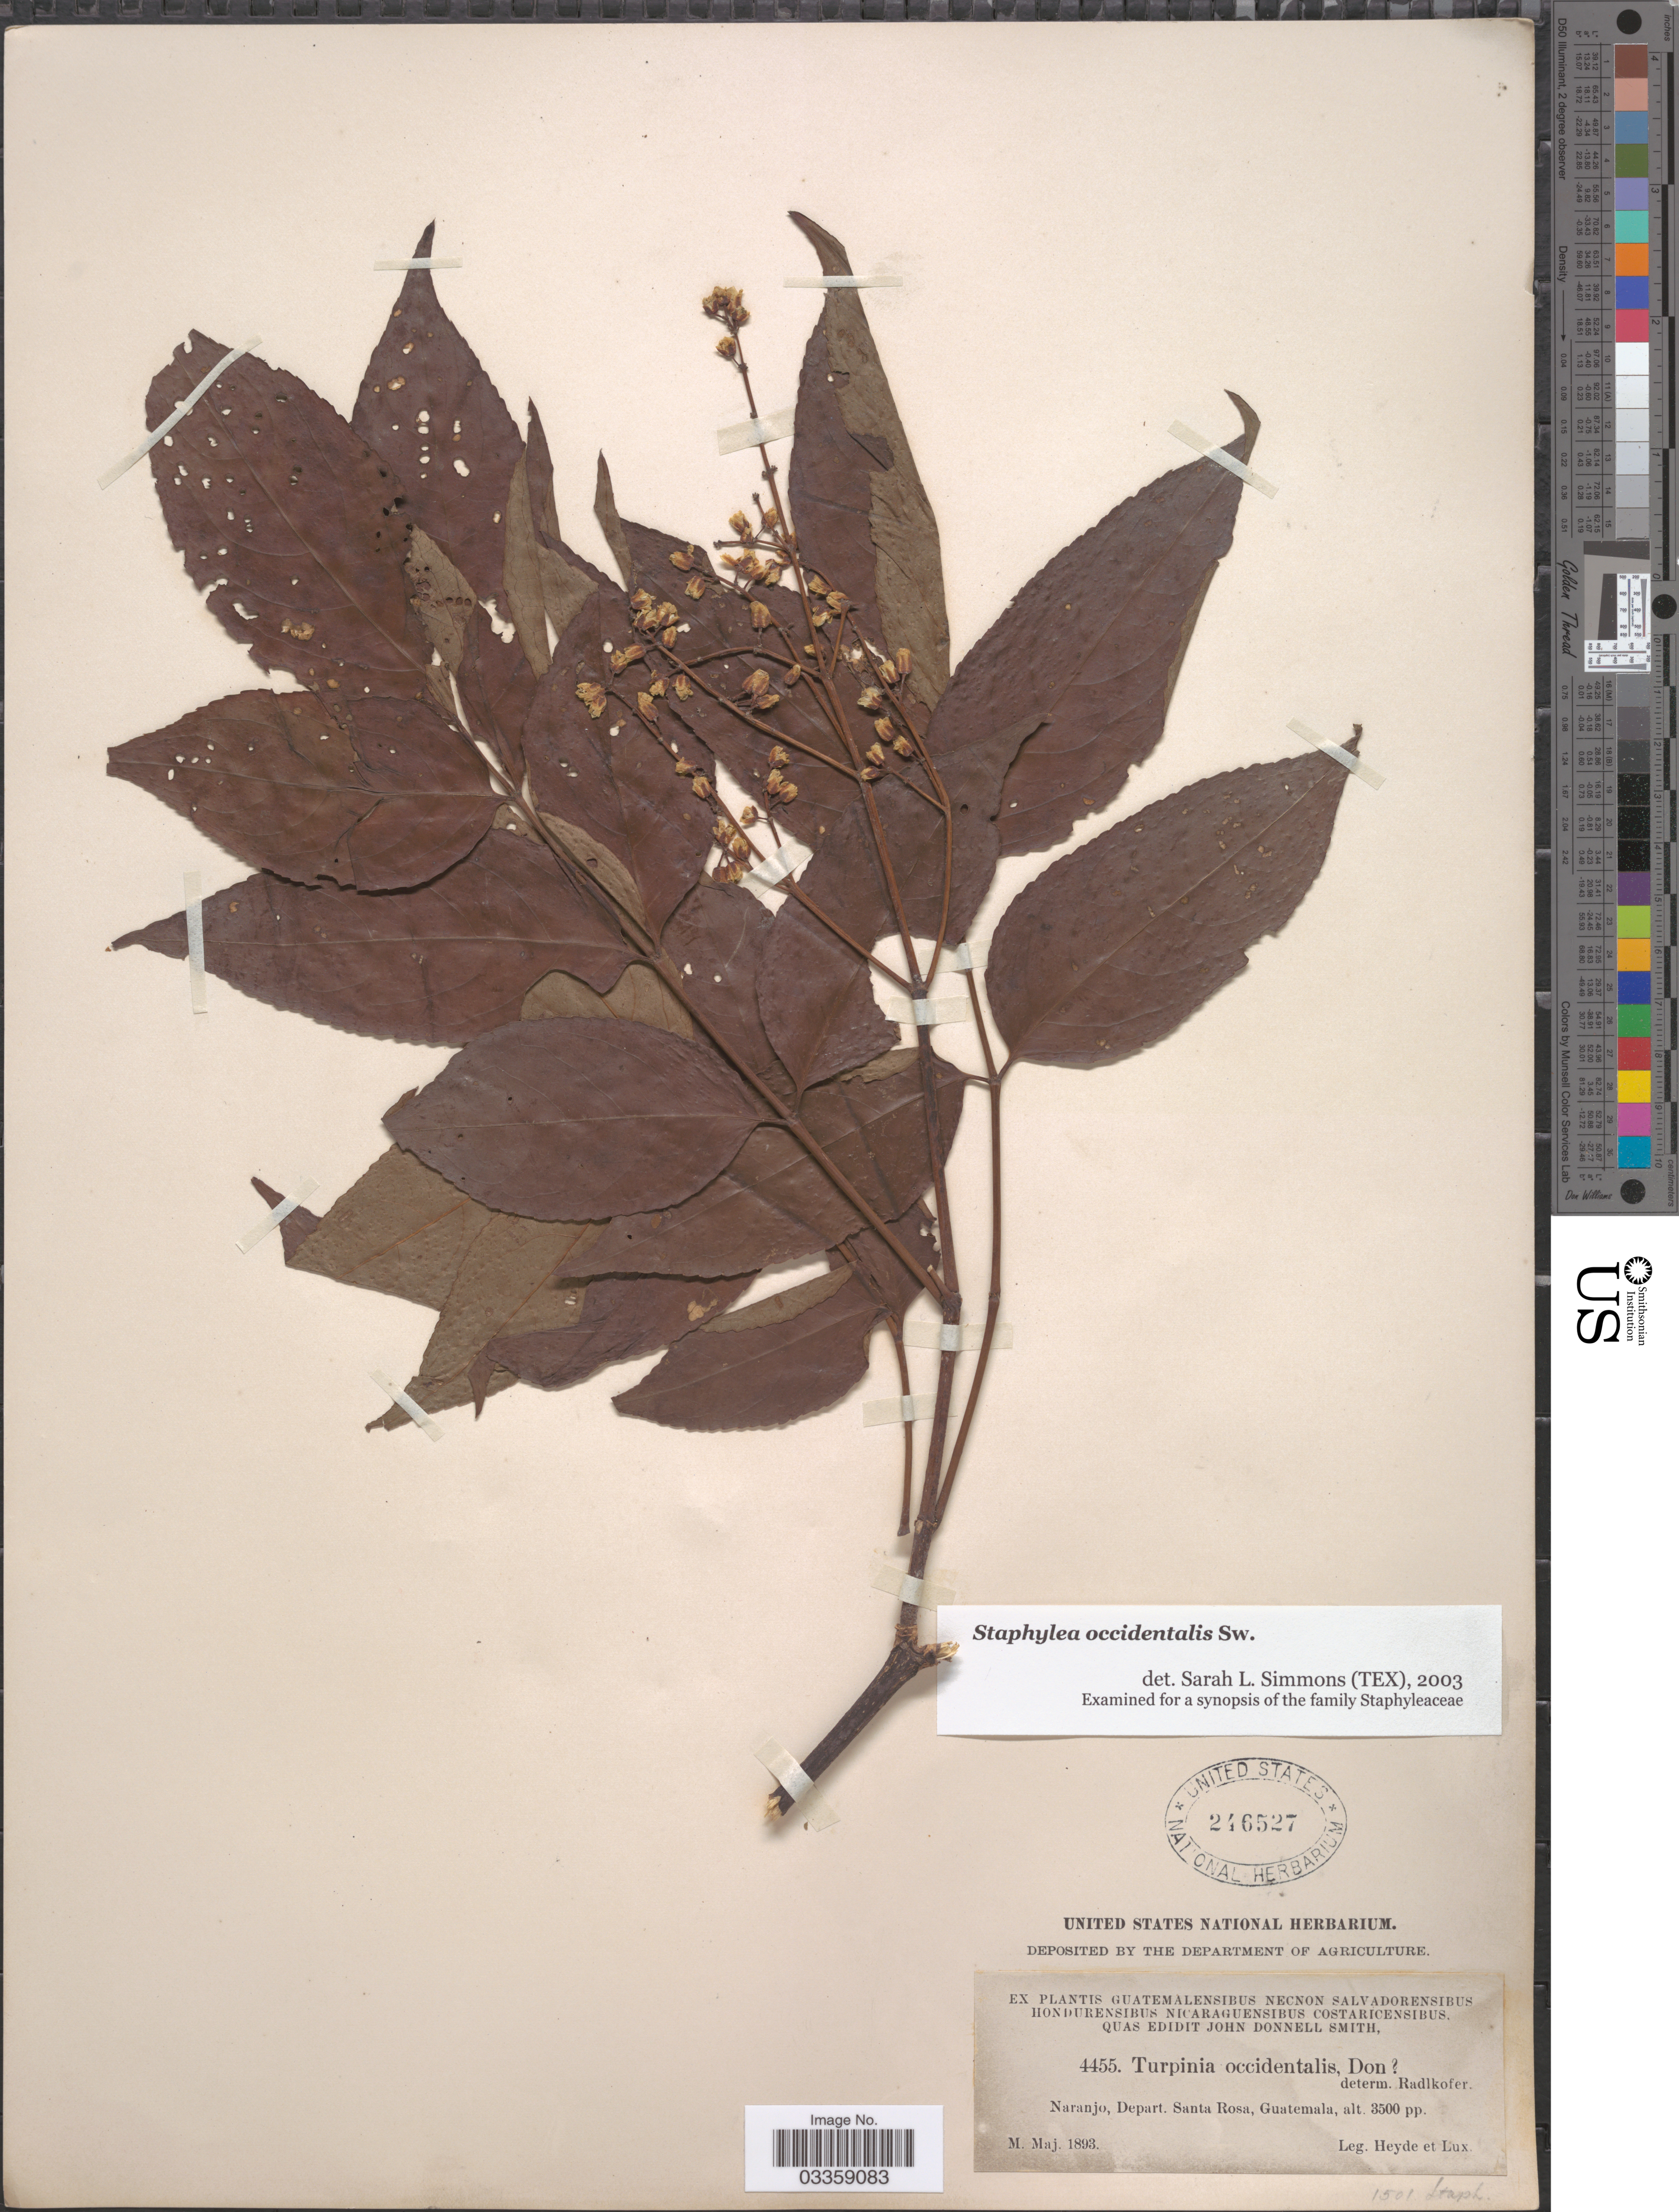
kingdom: Plantae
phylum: Tracheophyta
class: Magnoliopsida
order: Crossosomatales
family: Staphyleaceae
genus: Turpinia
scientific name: Turpinia occidentalis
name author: (Sw.) G. Don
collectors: Heyde & Lux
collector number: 4455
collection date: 1893-05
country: Guatemala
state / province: Santa Rosa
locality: Naranjo, Depart. Santa Rosa.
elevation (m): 1067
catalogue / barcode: US 246527